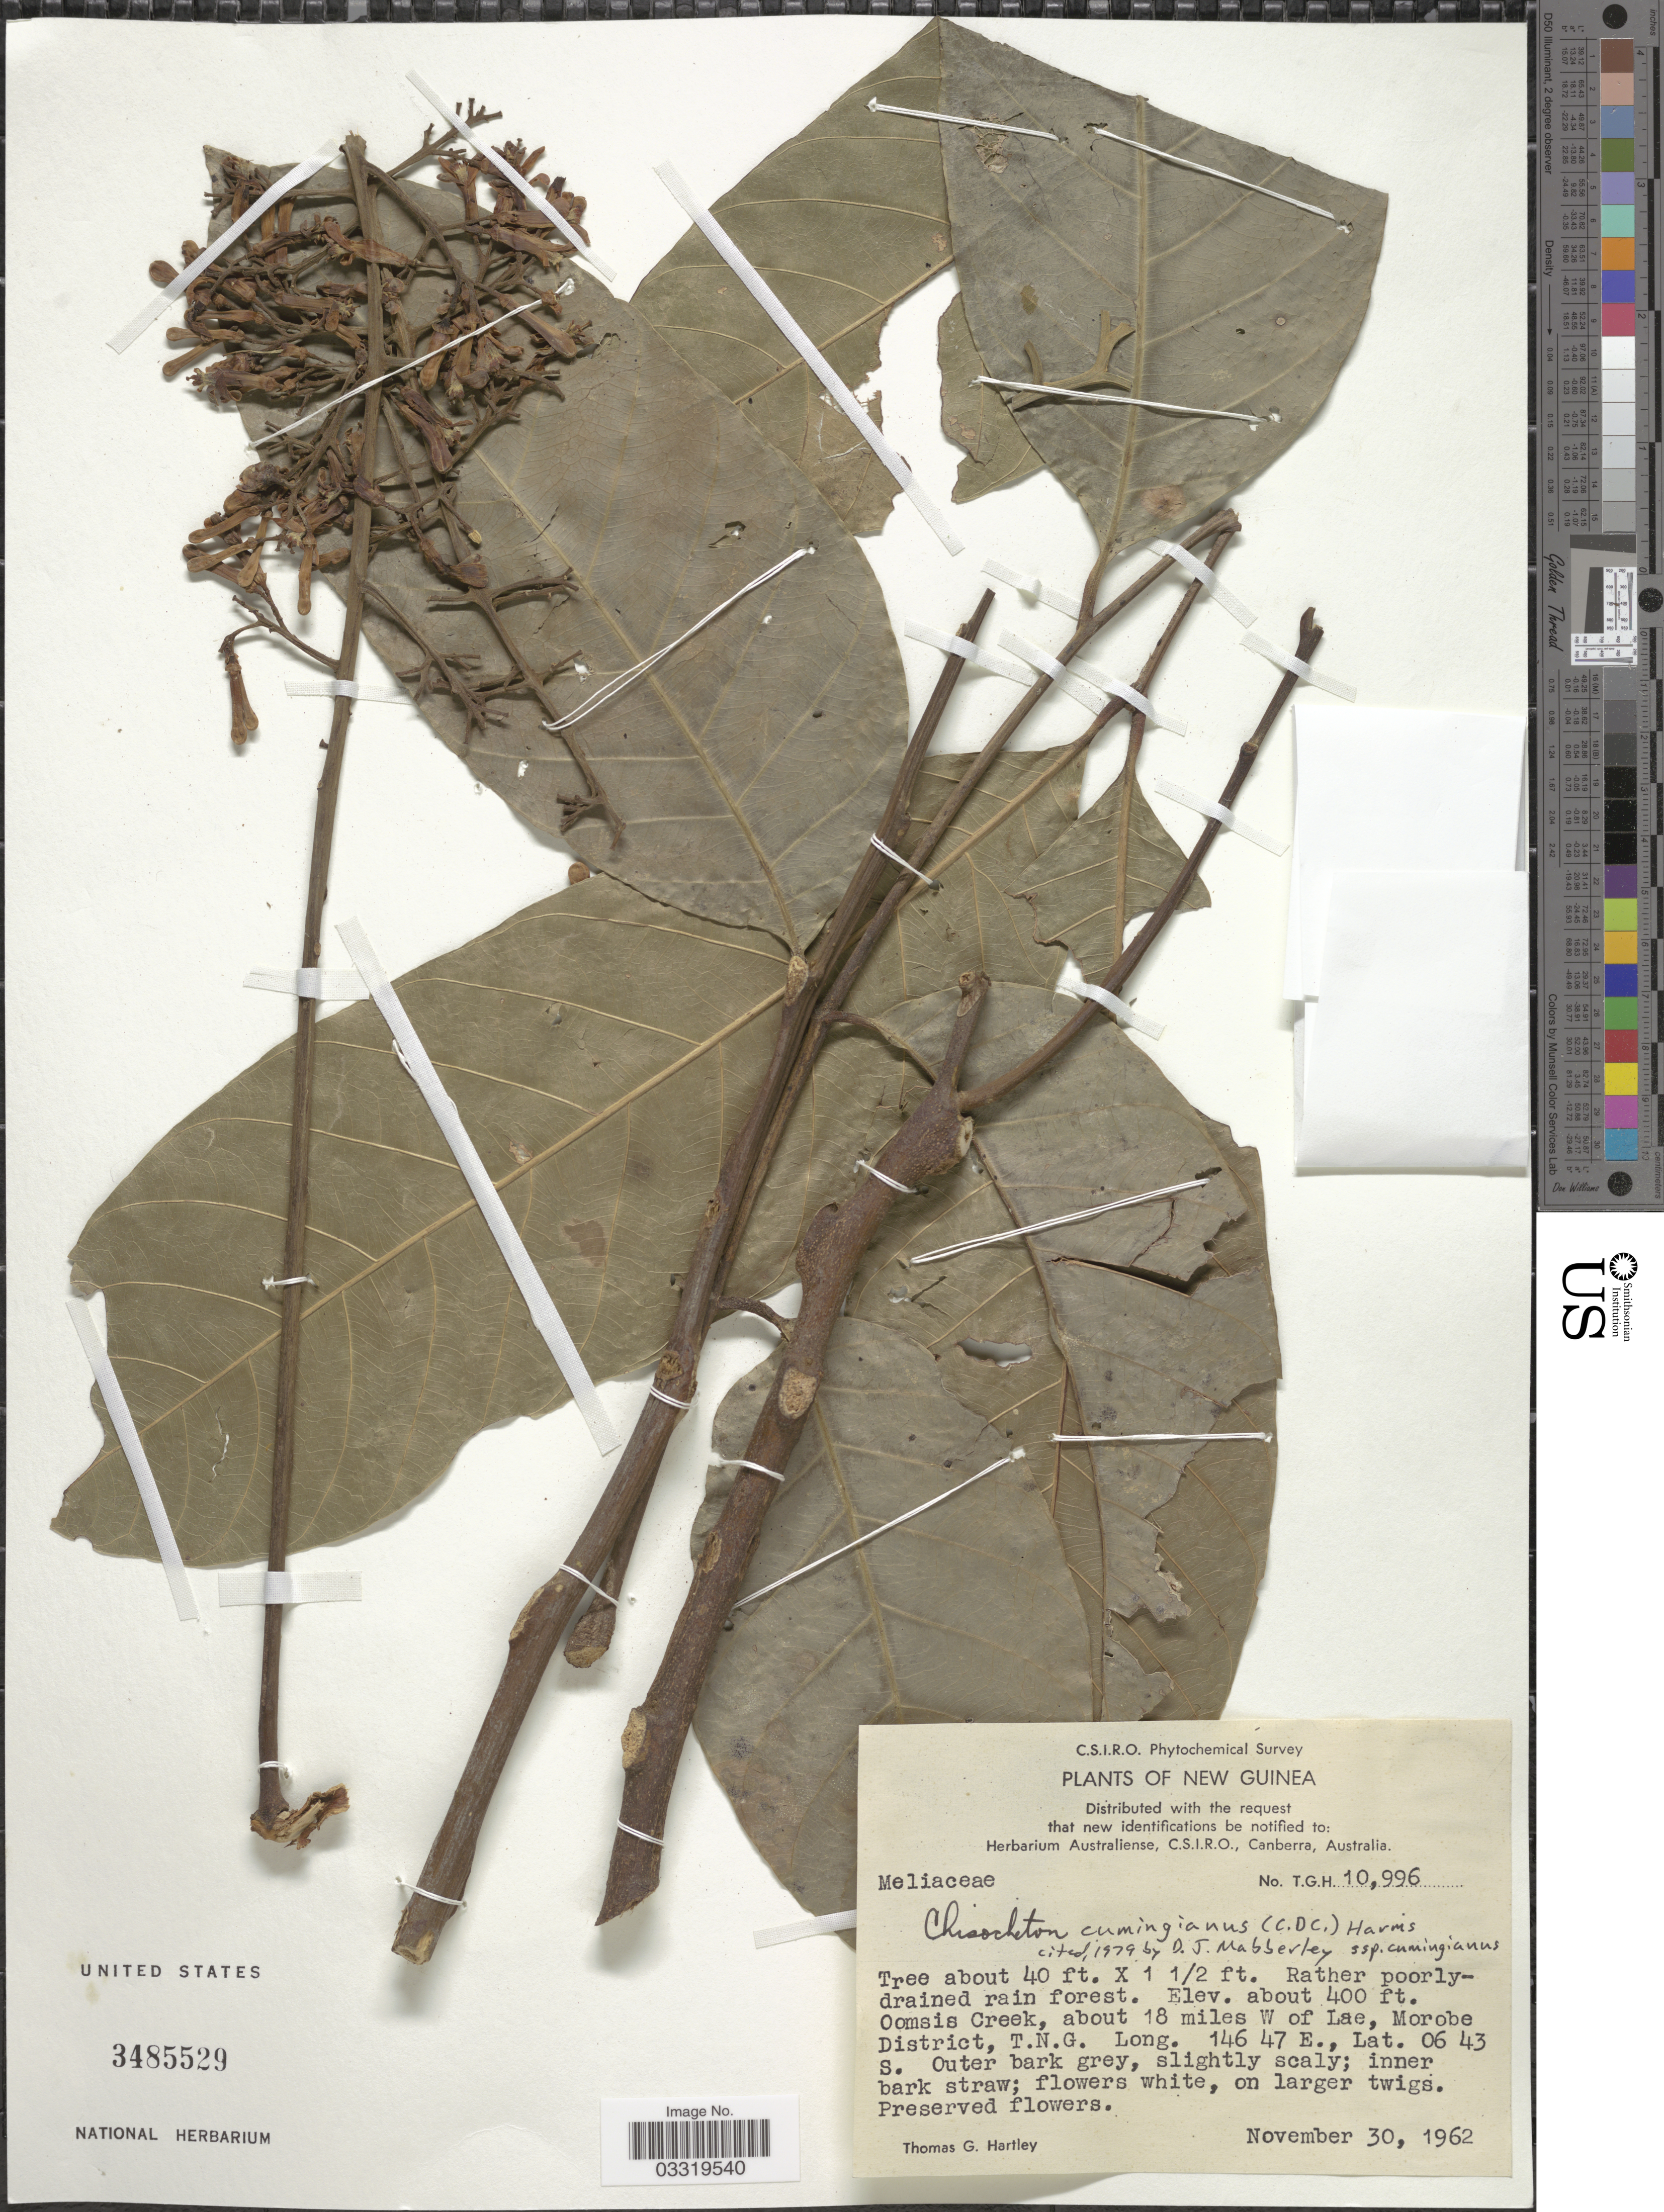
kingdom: Plantae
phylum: Tracheophyta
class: Magnoliopsida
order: Sapindales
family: Meliaceae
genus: Chisocheton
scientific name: Chisocheton cumingianus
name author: (C. DC.) Harms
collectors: T. G. Hartley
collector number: TGH10996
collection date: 1962-11-30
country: Papua New Guinea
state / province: Morobe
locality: New Guinea, Oomsis Creek, about 18 miles W of Lae, Morobe District, T.N.G.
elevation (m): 122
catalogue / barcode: US 3485529